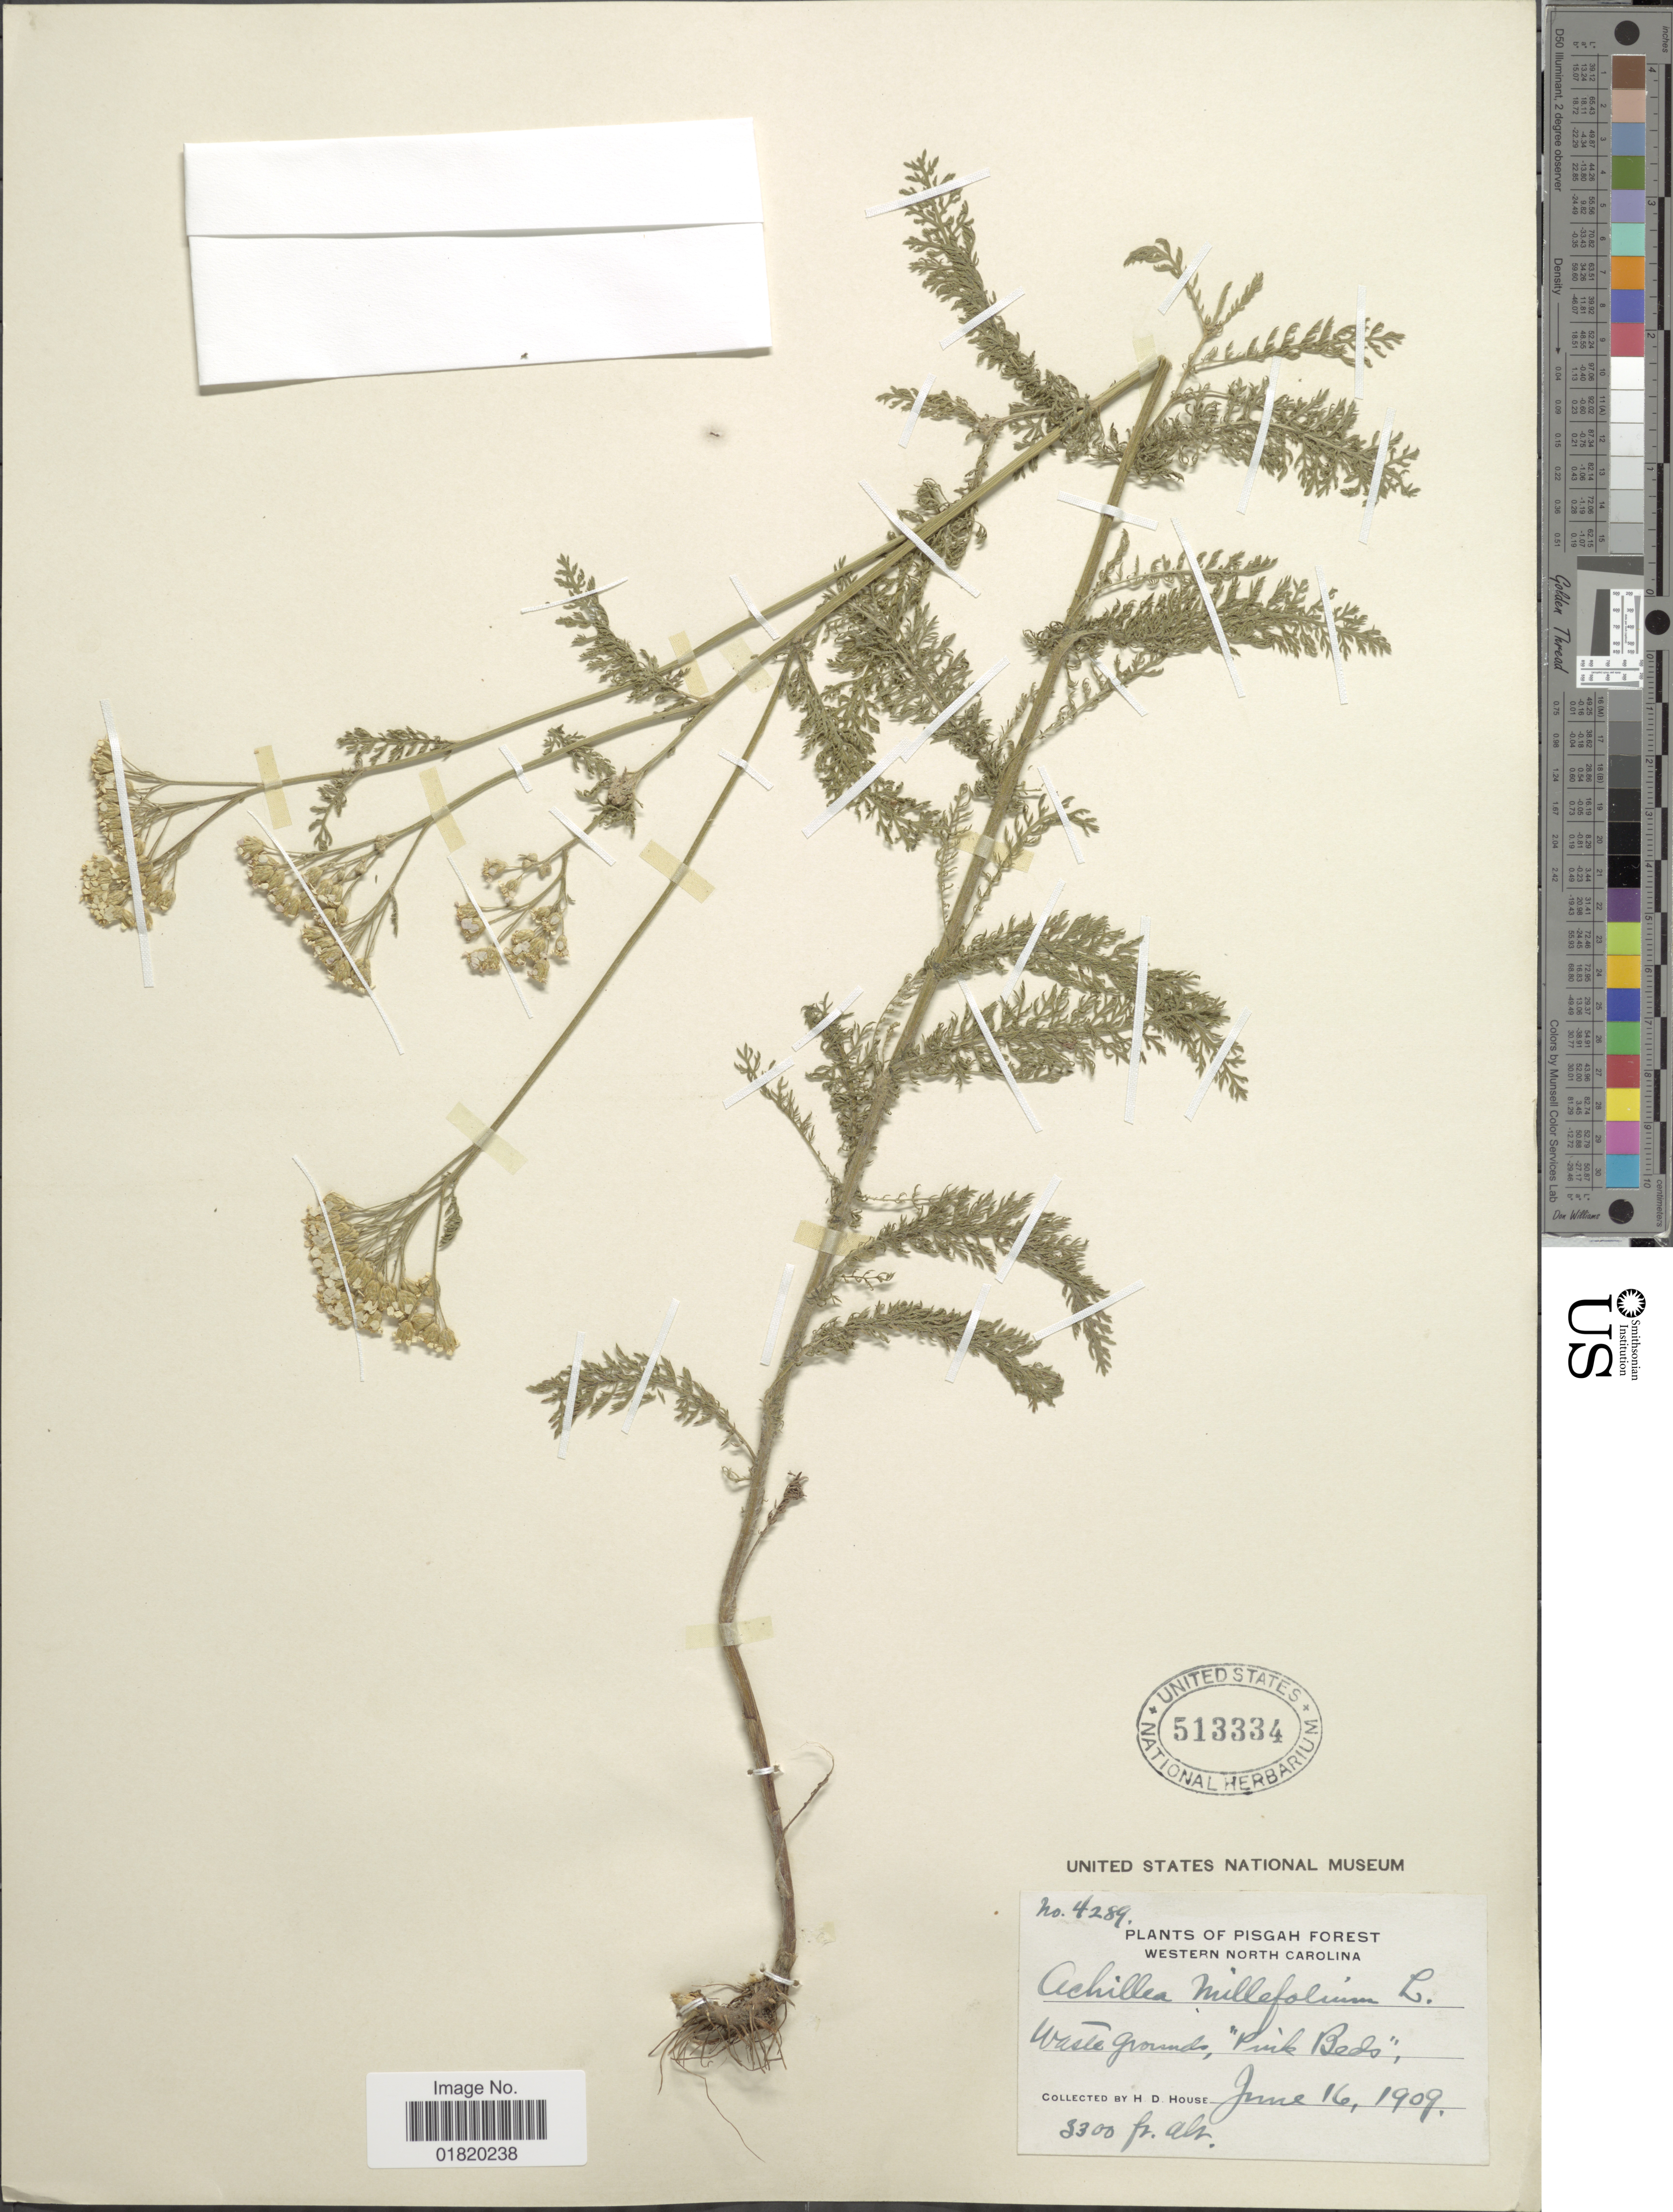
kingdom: Plantae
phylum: Tracheophyta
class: Magnoliopsida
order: Asterales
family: Asteraceae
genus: Achillea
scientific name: Achillea millefolium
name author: L.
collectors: H. D. House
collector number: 4289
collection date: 1909-06-16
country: United States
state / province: North Carolina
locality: Pisgah Forest. Western North Carolina. Waste grounds, "Pink Beds"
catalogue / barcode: US 513334